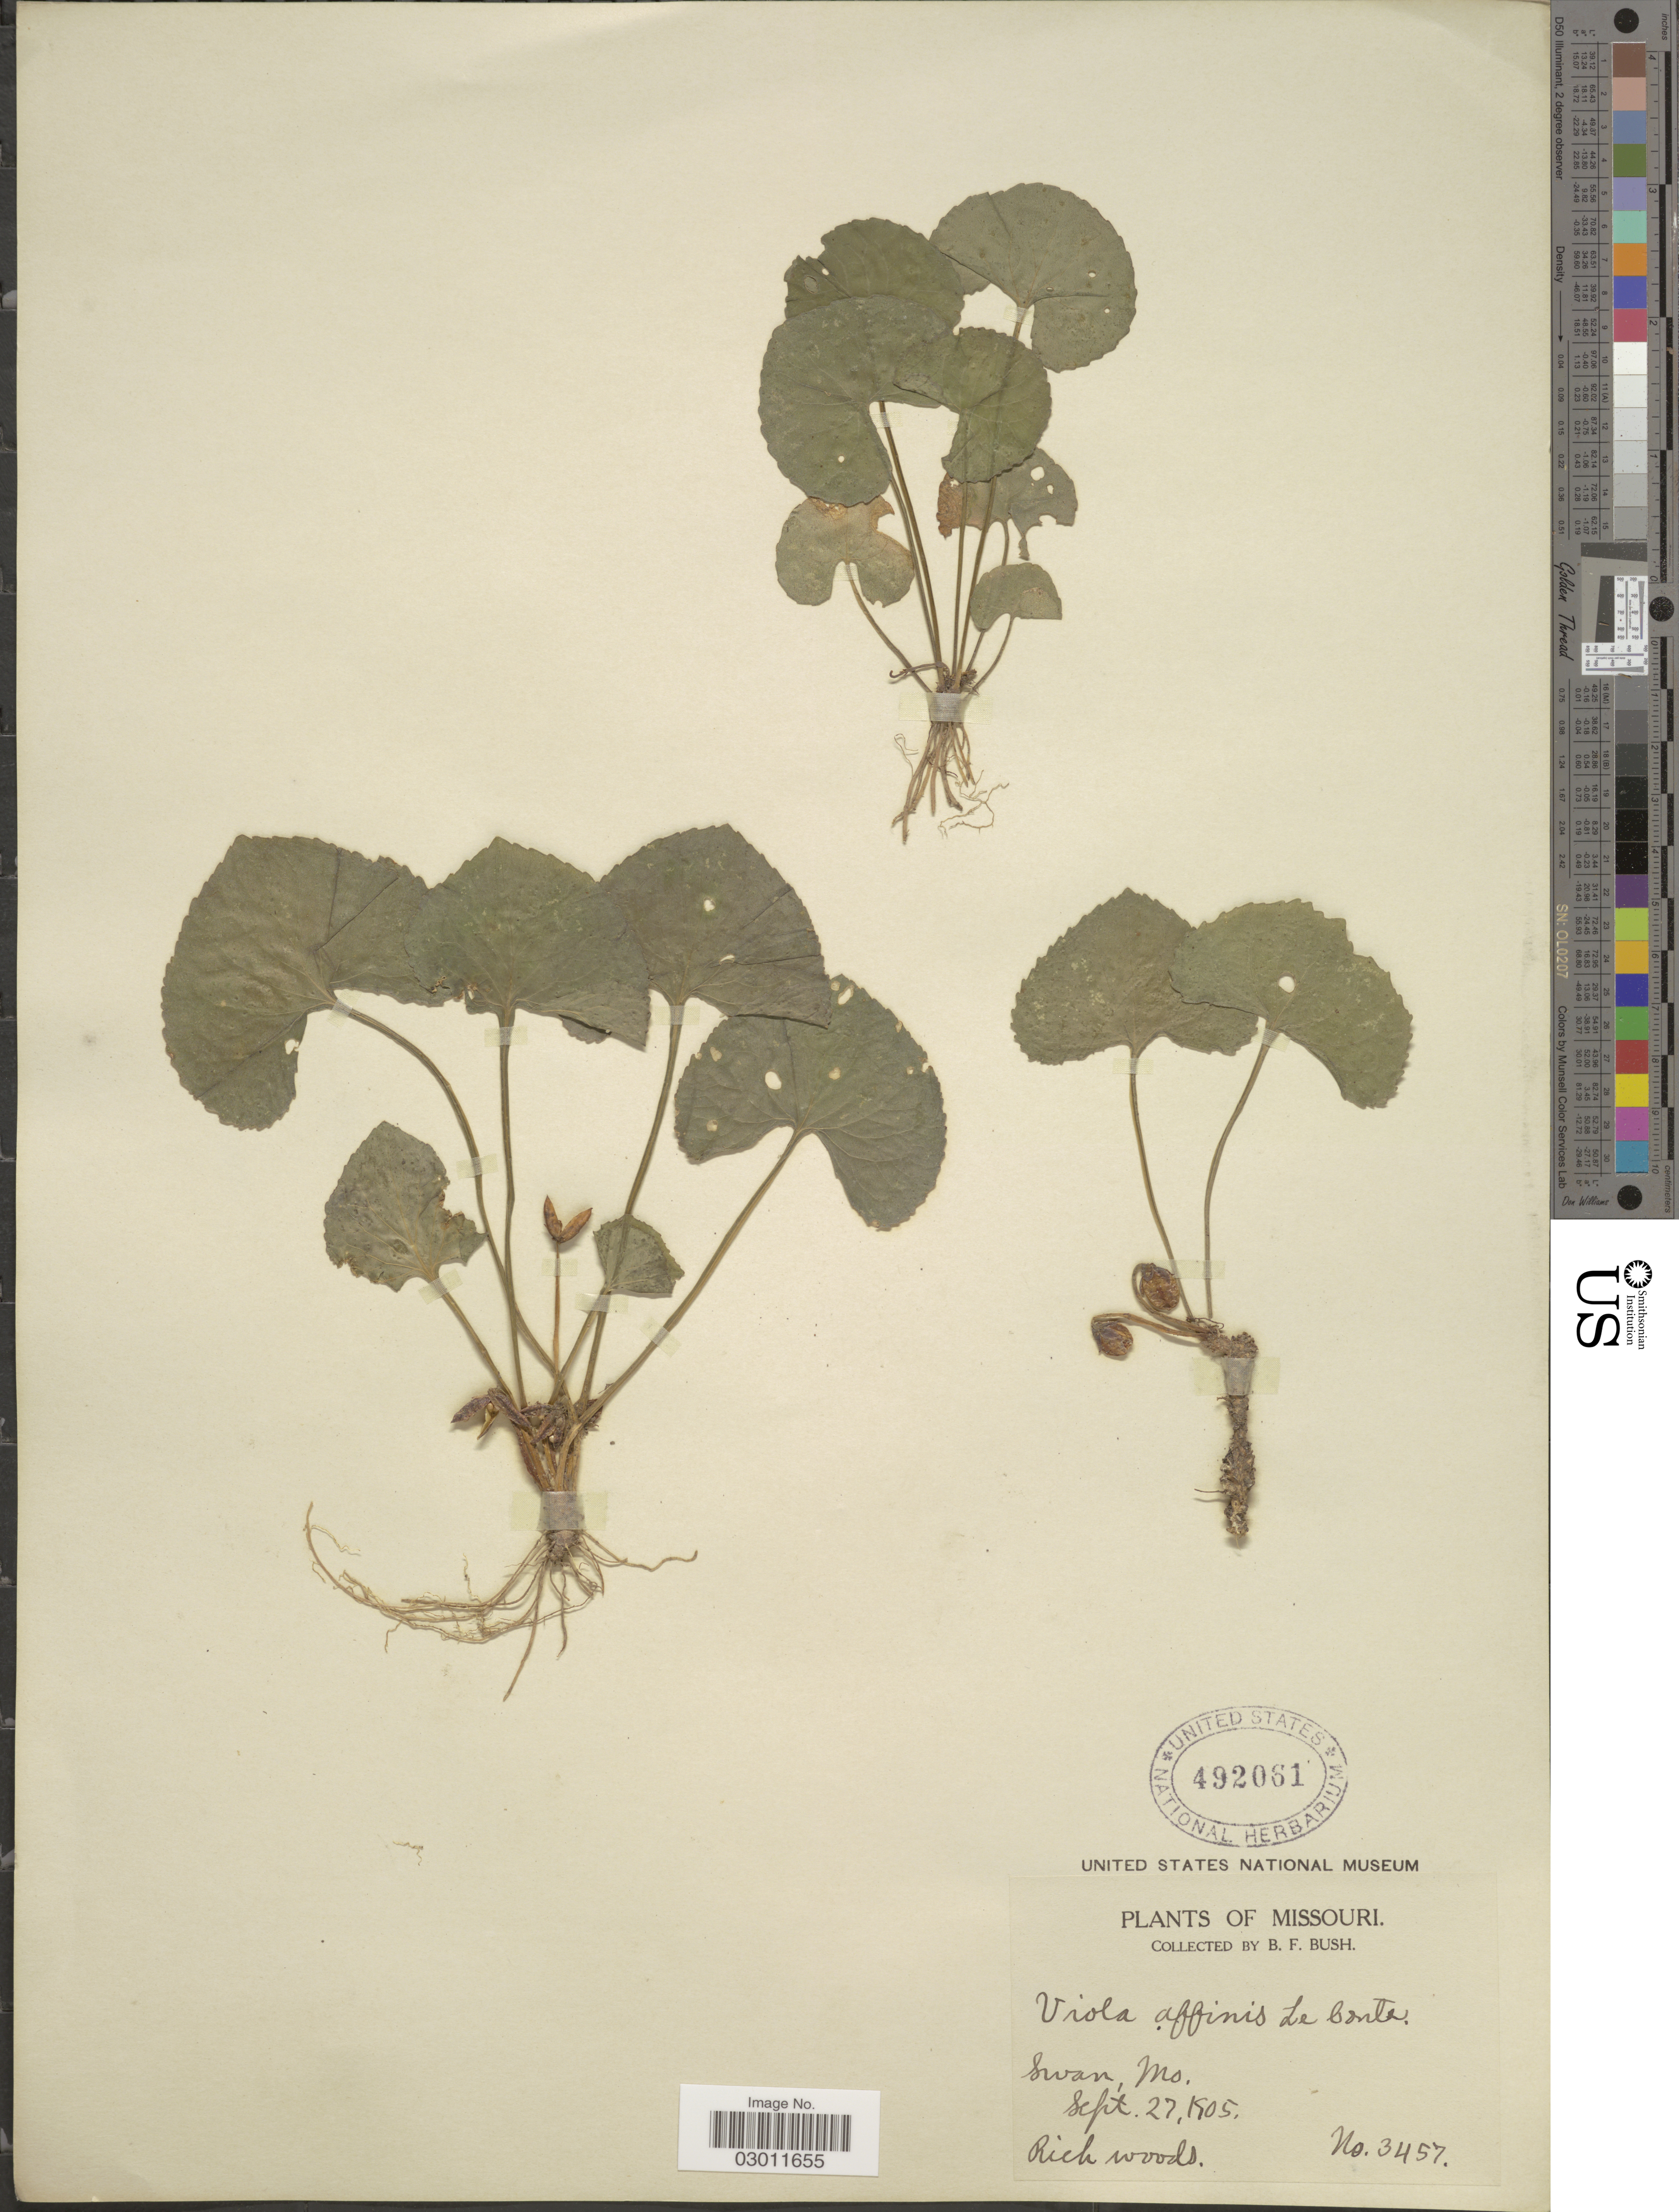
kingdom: Plantae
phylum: Tracheophyta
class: Magnoliopsida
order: Malpighiales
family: Violaceae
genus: Viola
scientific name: Viola affinis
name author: LeConte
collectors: B. F. Bush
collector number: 3457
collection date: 1905-09-27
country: United States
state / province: Missouri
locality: Swan.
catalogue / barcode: US 492061